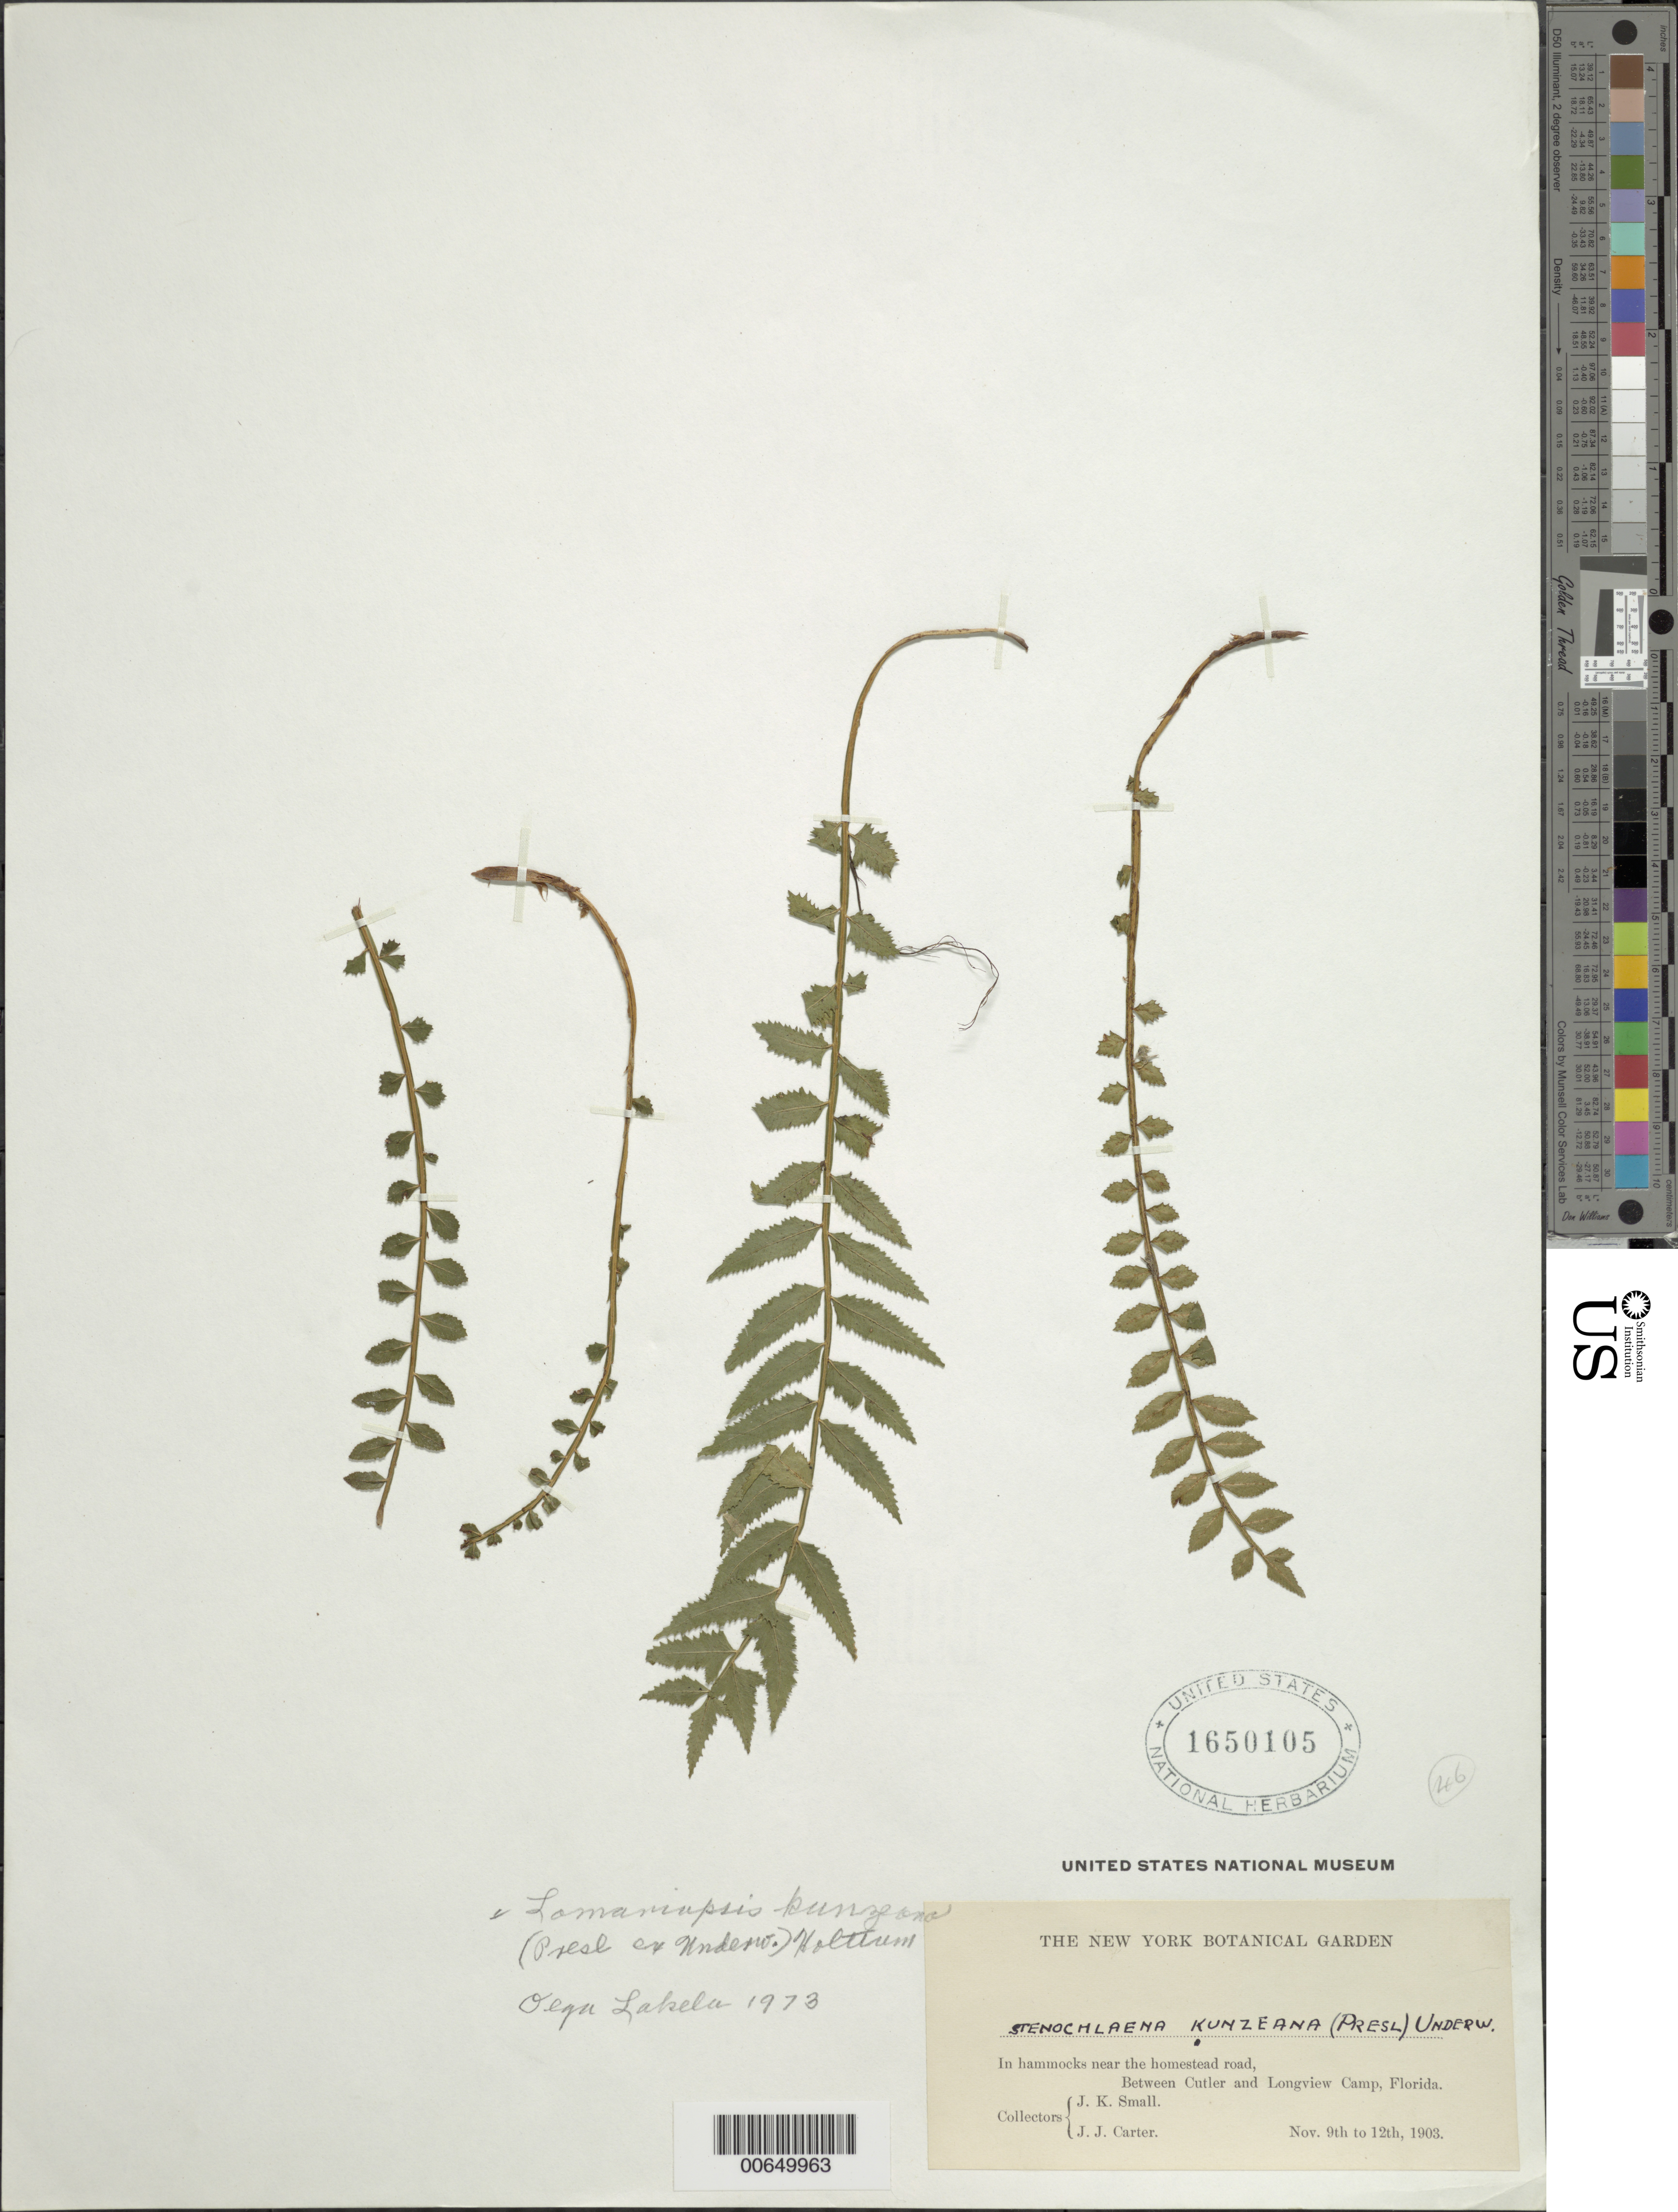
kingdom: Plantae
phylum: Tracheophyta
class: Polypodiopsida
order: Polypodiales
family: Lomariopsidaceae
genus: Lomariopsis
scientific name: Lomariopsis kunzeana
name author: (Underw.) Holttum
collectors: J. K. Small & J. J. Carter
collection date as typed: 09 Nov 1903 to 12 Nov 1903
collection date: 1903-11-09/1903-11-12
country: United States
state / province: Florida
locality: Near the Homestead Road, between Cutler and Longview Camp.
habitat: In hammocks.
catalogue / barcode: US 1650105